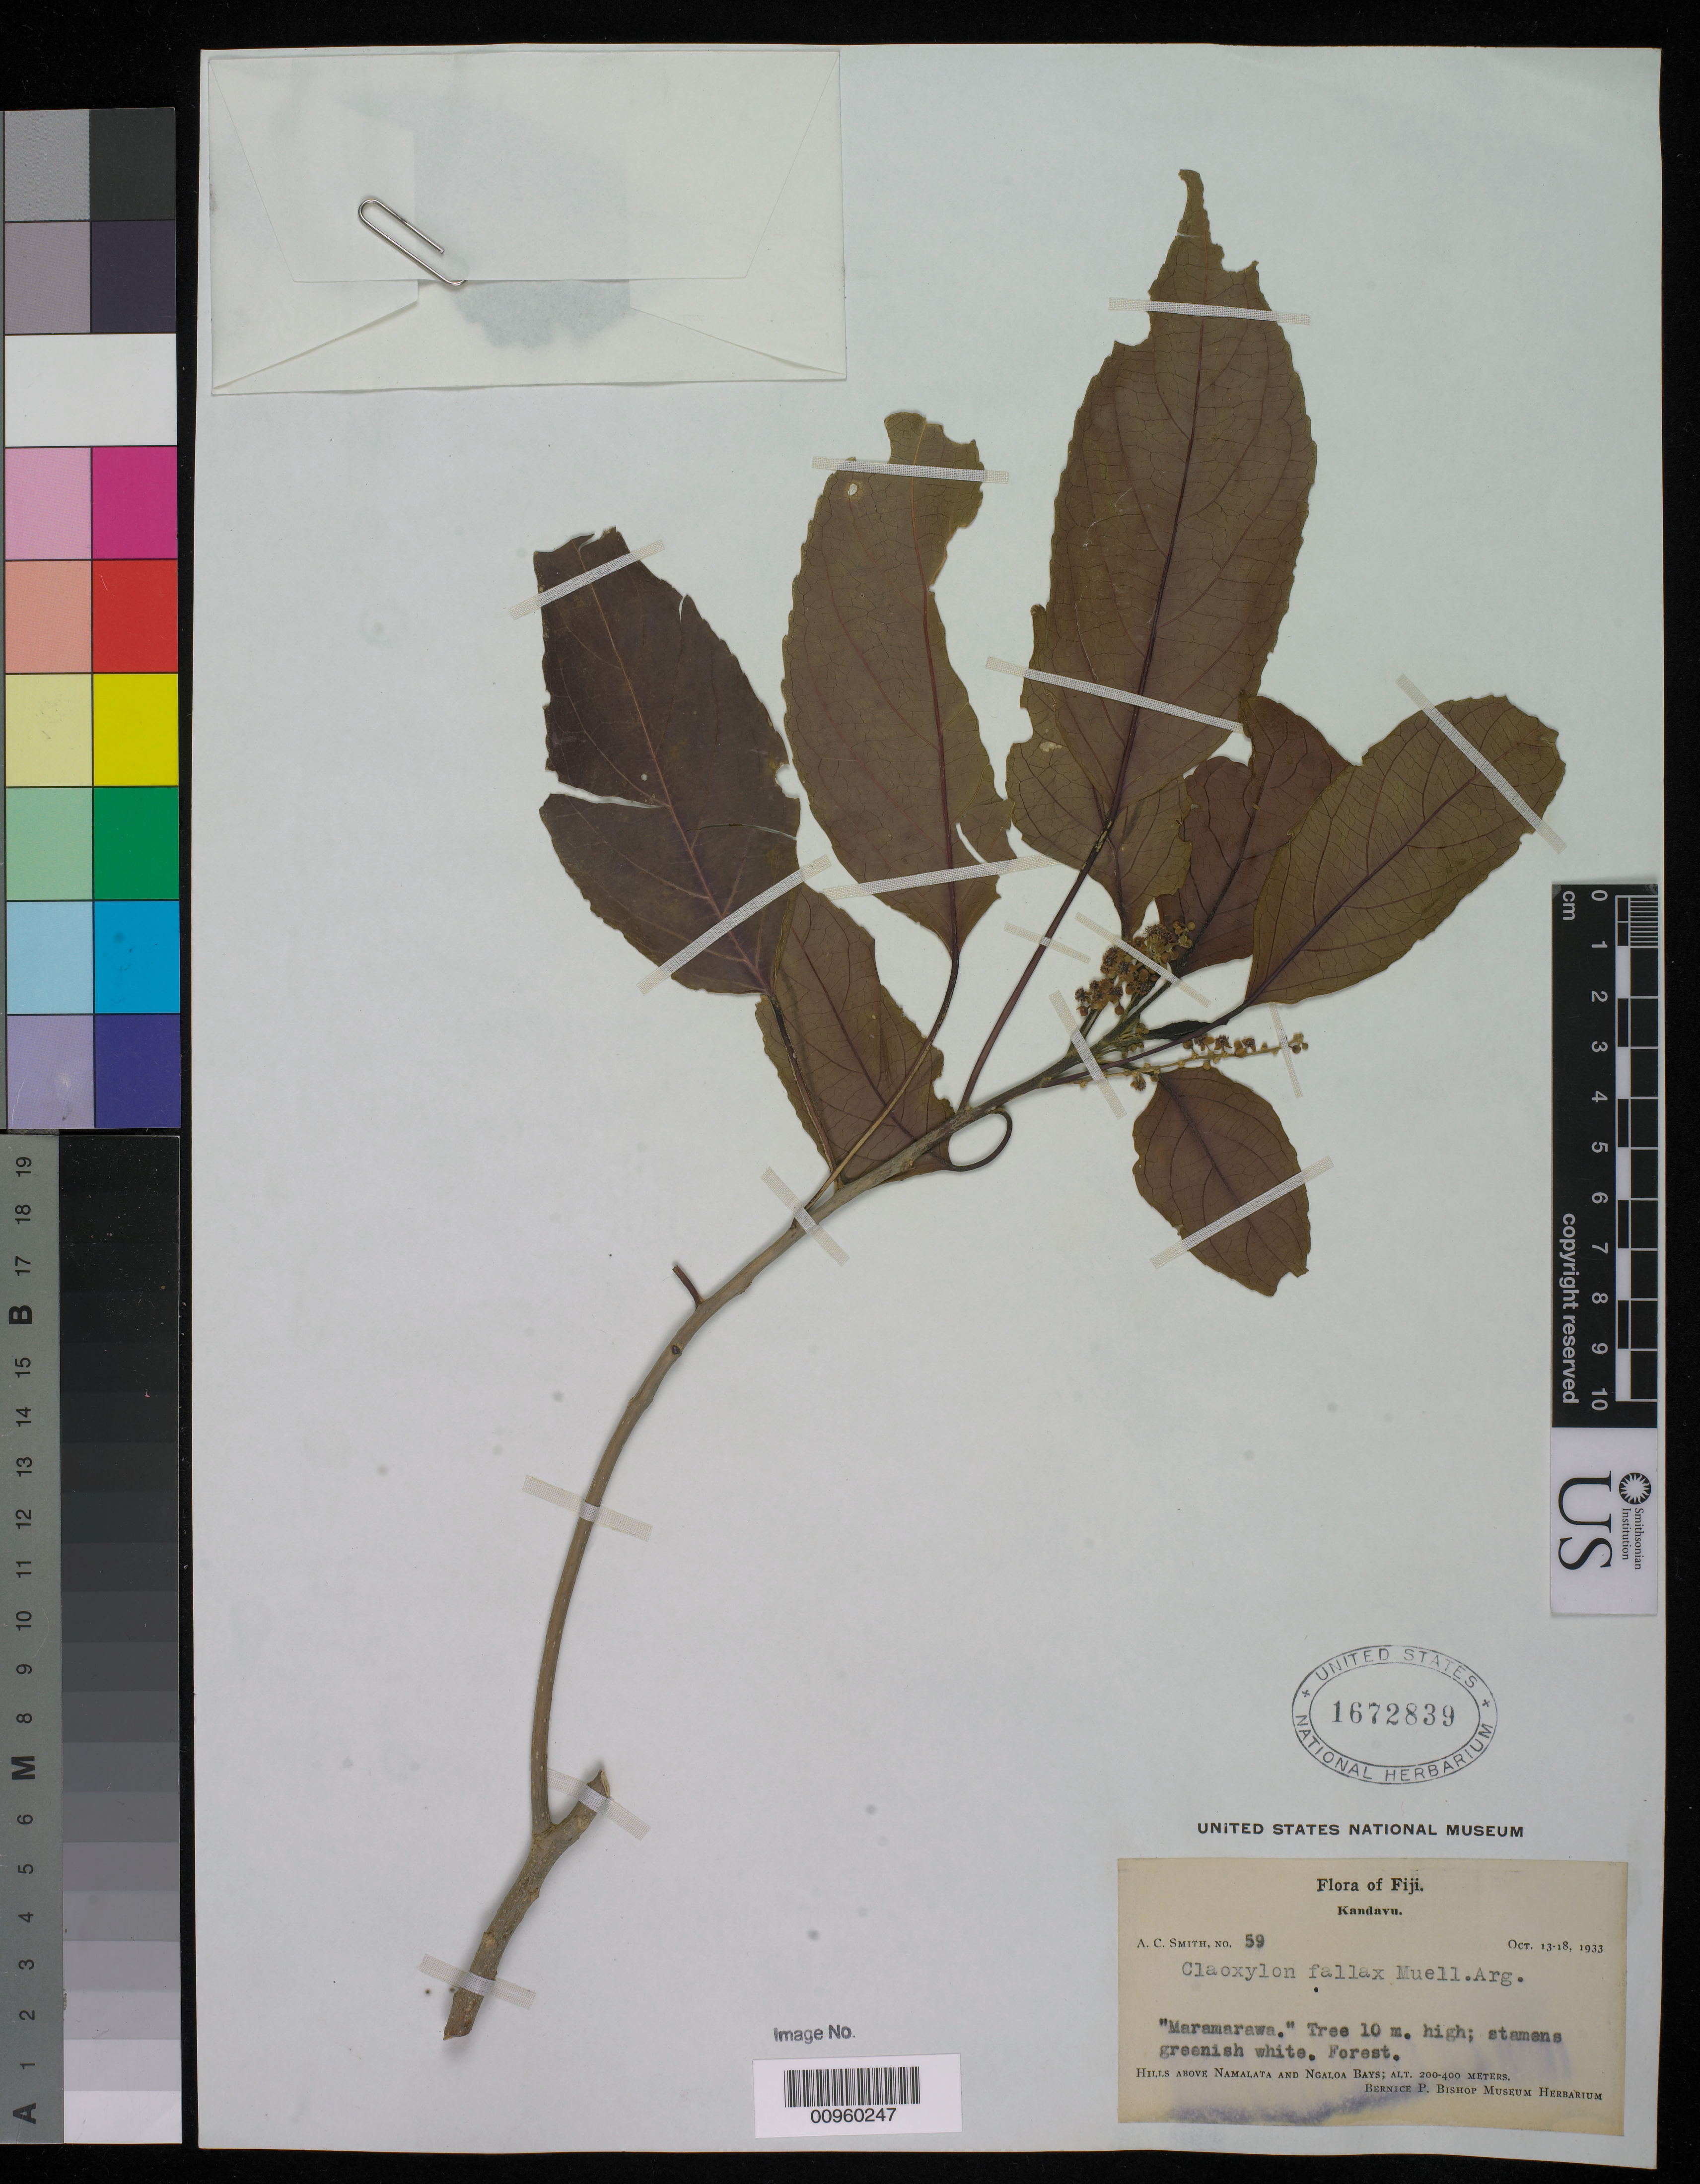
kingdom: Plantae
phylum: Tracheophyta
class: Magnoliopsida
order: Malpighiales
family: Euphorbiaceae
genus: Claoxylon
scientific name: Claoxylon fallax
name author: Müll. Arg.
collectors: C. A. Smith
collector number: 59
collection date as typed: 13 Oct 1933 to 18 Oct 1933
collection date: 1933-10-13/1933-10-18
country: Fiji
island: Kadavu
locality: Hills above Namalata and Ngaloa Byas. Forest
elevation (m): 200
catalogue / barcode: US 1672839